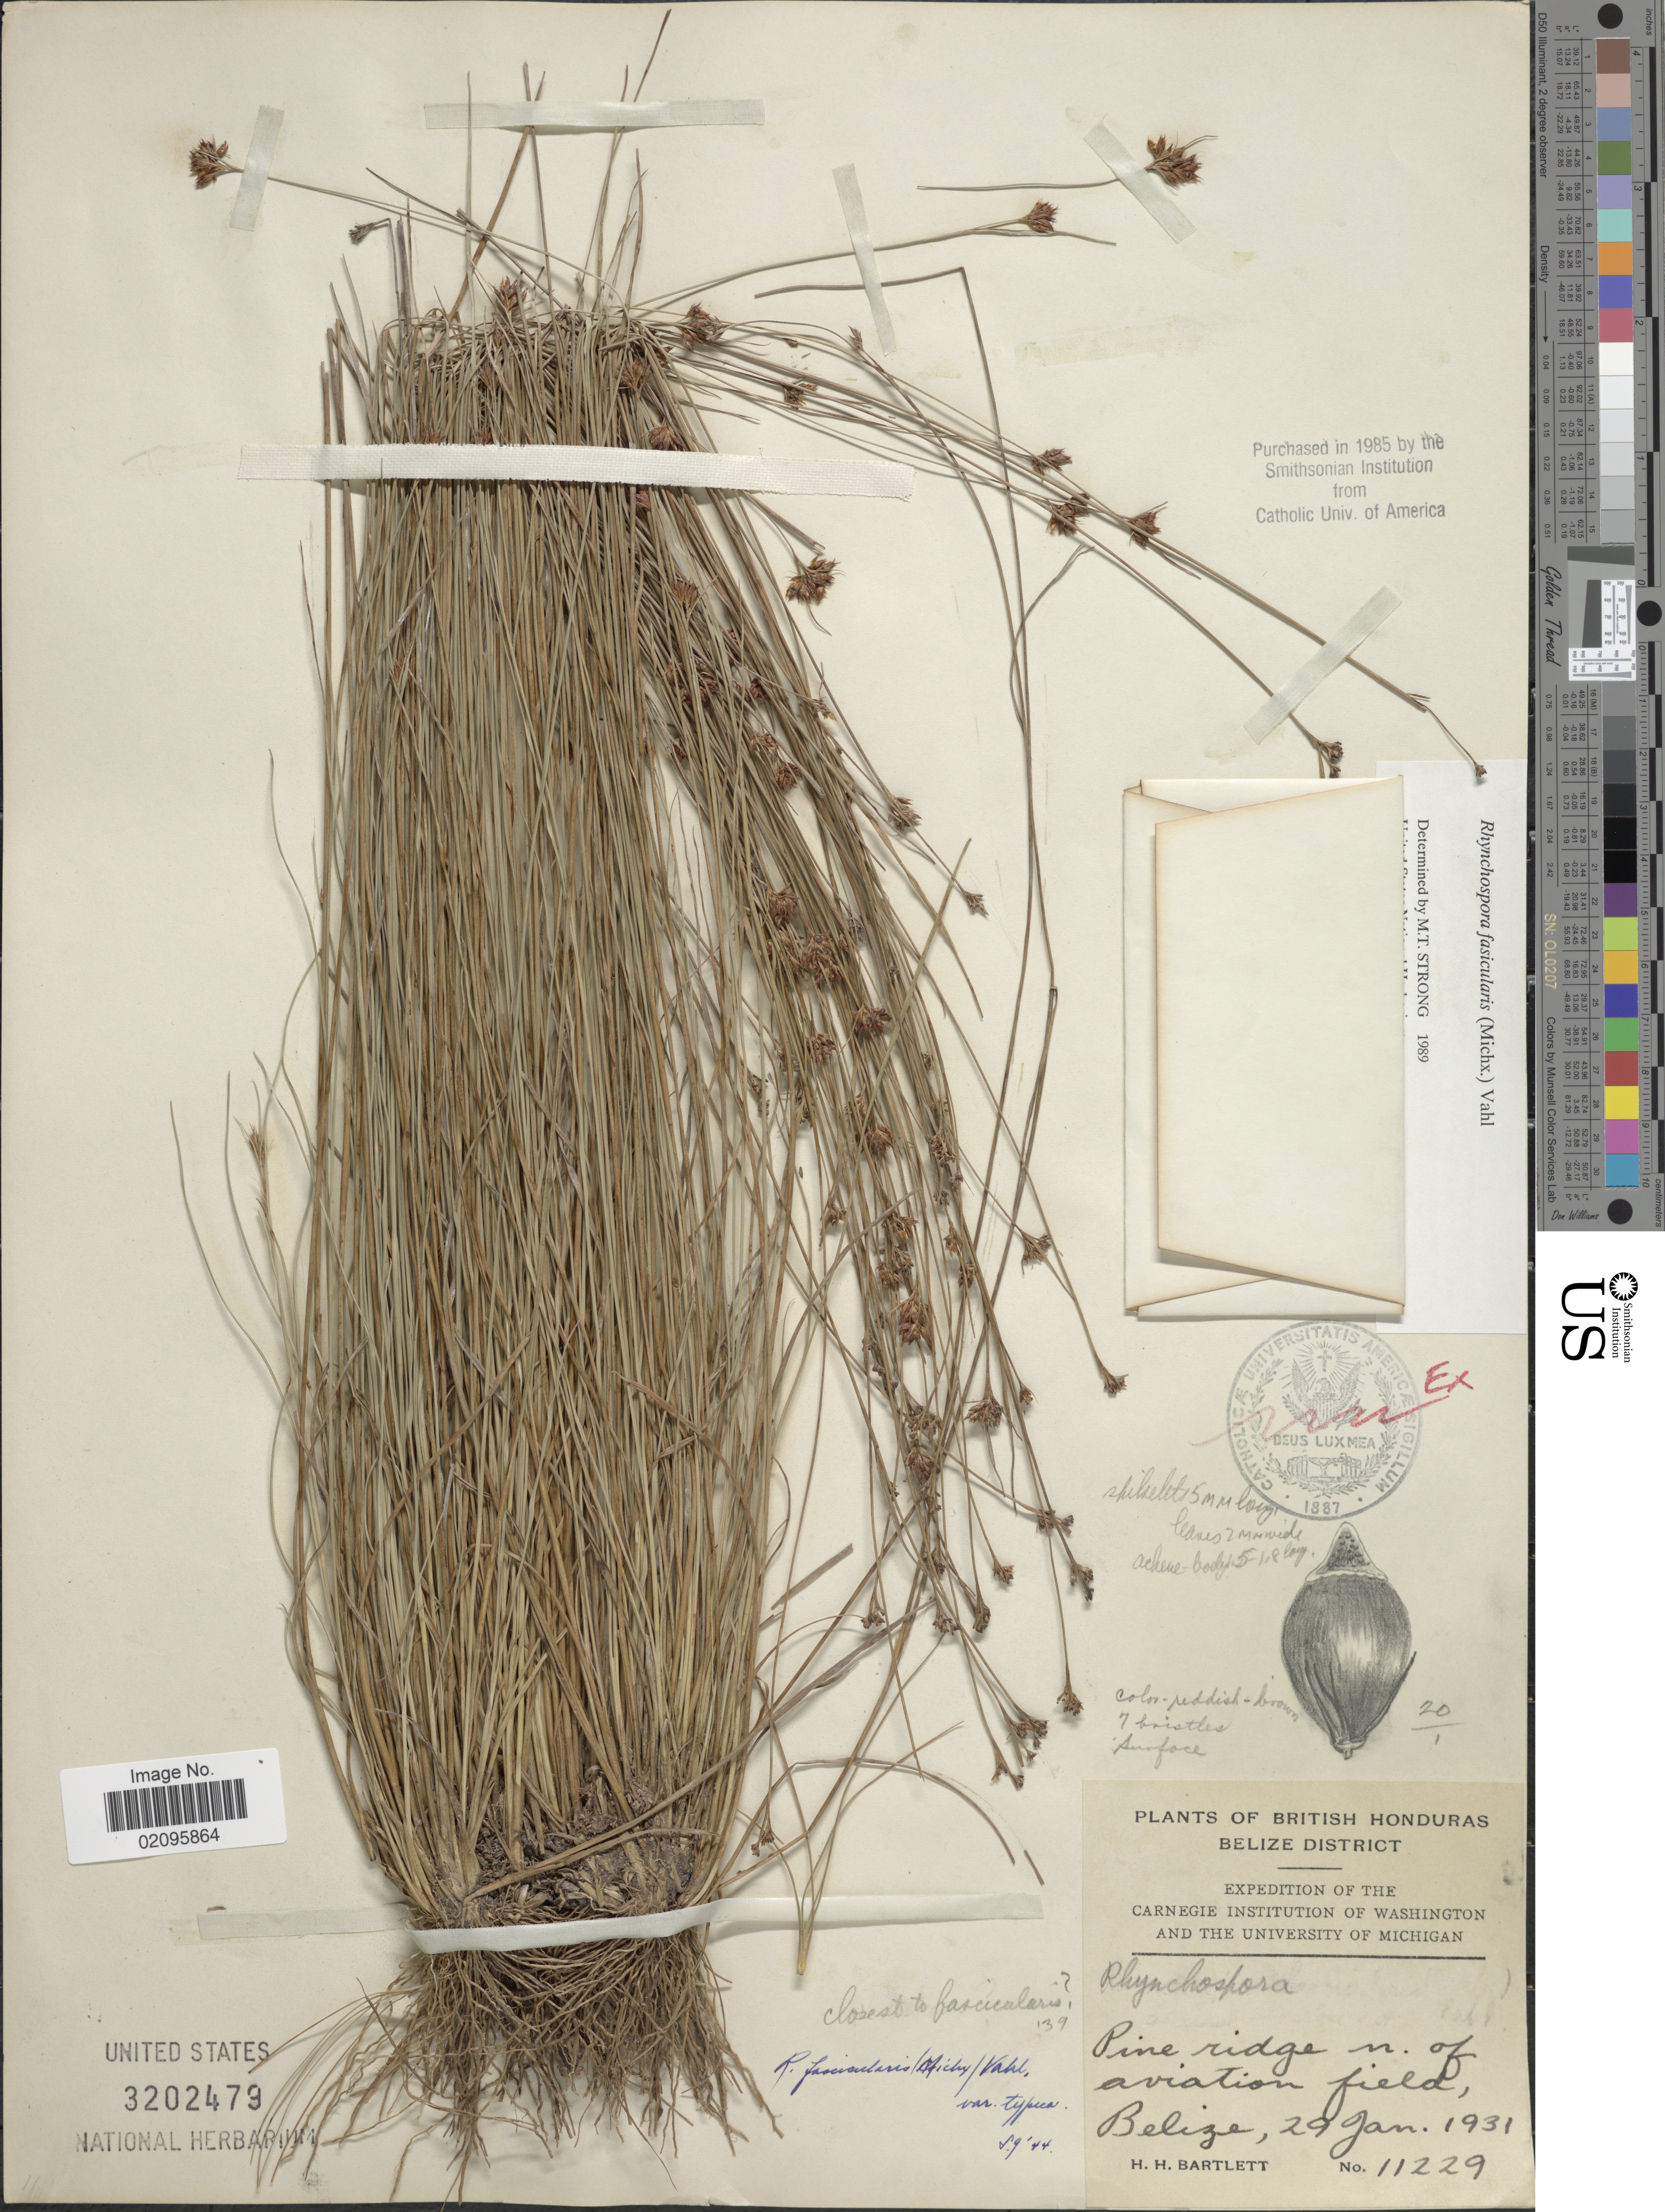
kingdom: Plantae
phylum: Tracheophyta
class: Liliopsida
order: Poales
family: Cyperaceae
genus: Rhynchospora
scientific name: Rhynchospora fascicularis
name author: (Michx.) Vahl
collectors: H. H. Bartlett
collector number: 11229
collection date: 1931-01-29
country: Belize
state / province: Belize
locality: British Honduras, Pine ridge n. of aviation field.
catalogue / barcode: US 3202479